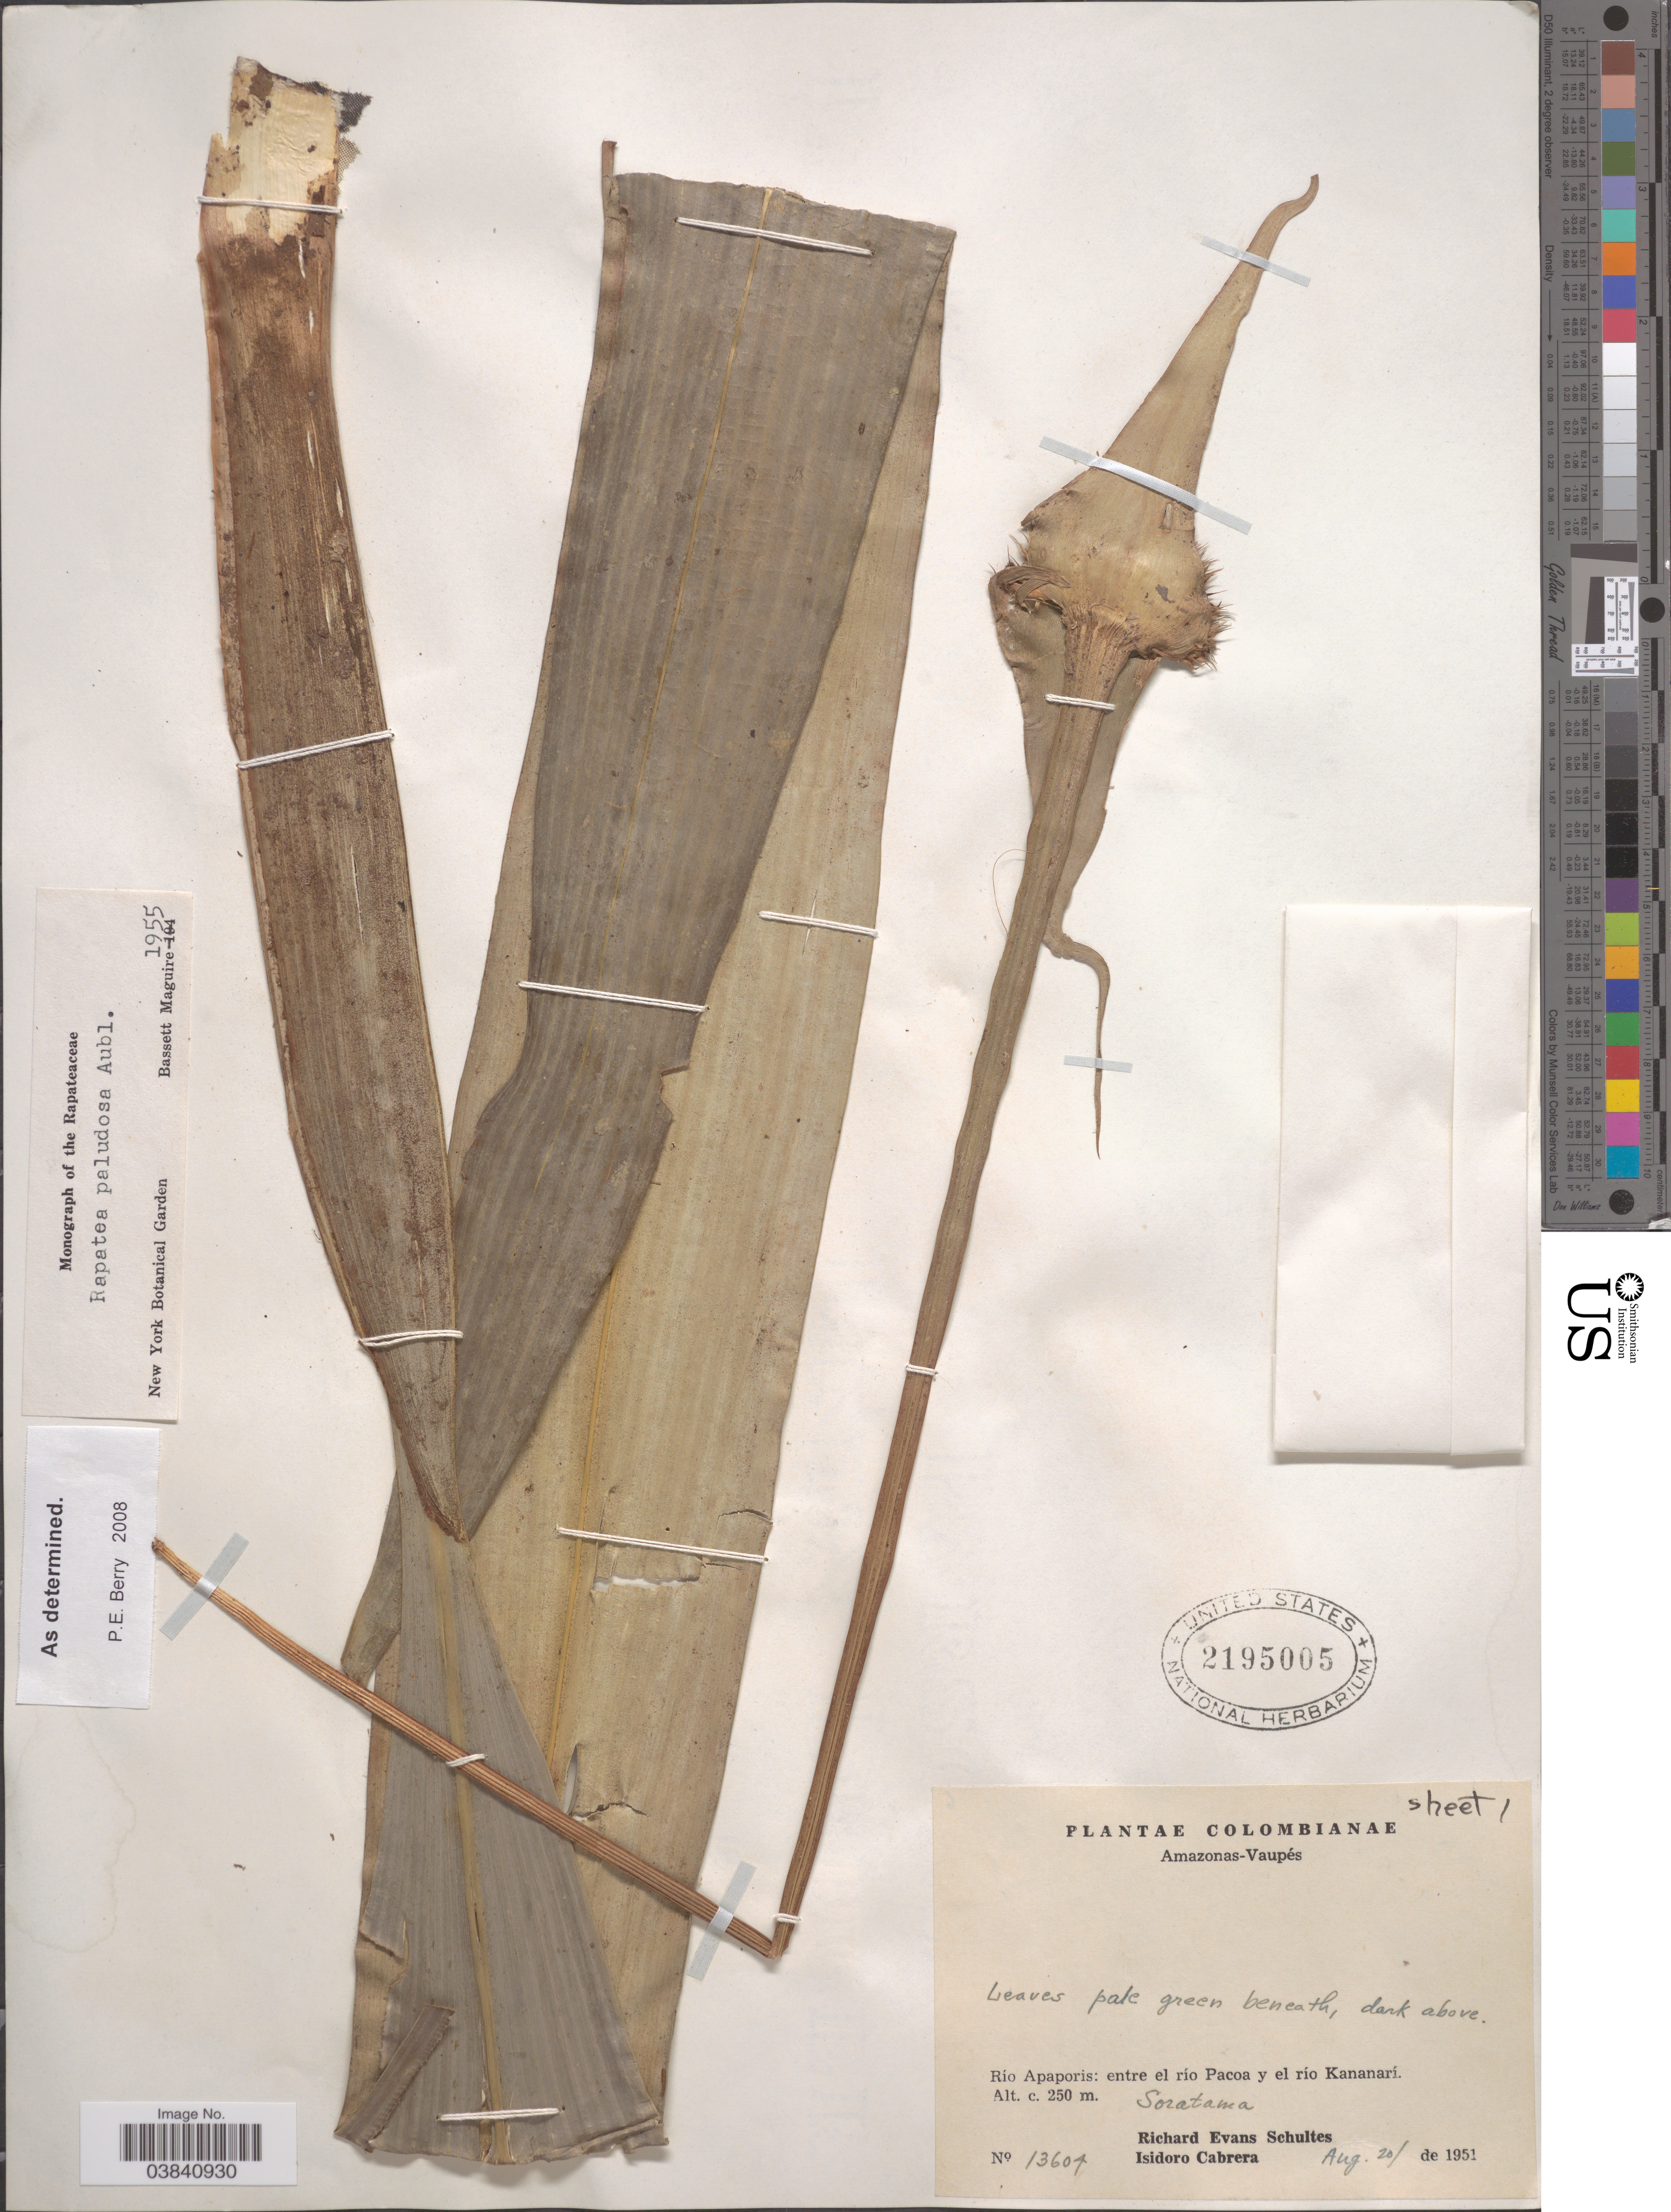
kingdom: Plantae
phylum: Tracheophyta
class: Liliopsida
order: Poales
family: Rapateaceae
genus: Rapatea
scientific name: Rapatea paludosa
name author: Aubl.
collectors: R. E. Schultes & I. Cabrera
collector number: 13604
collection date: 1951-08-20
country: Colombia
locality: Amazonas-Vaupes. Río Apaporis: entre el río Pacoa y el río Kananarí. Soratama.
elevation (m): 250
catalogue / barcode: US 2195005